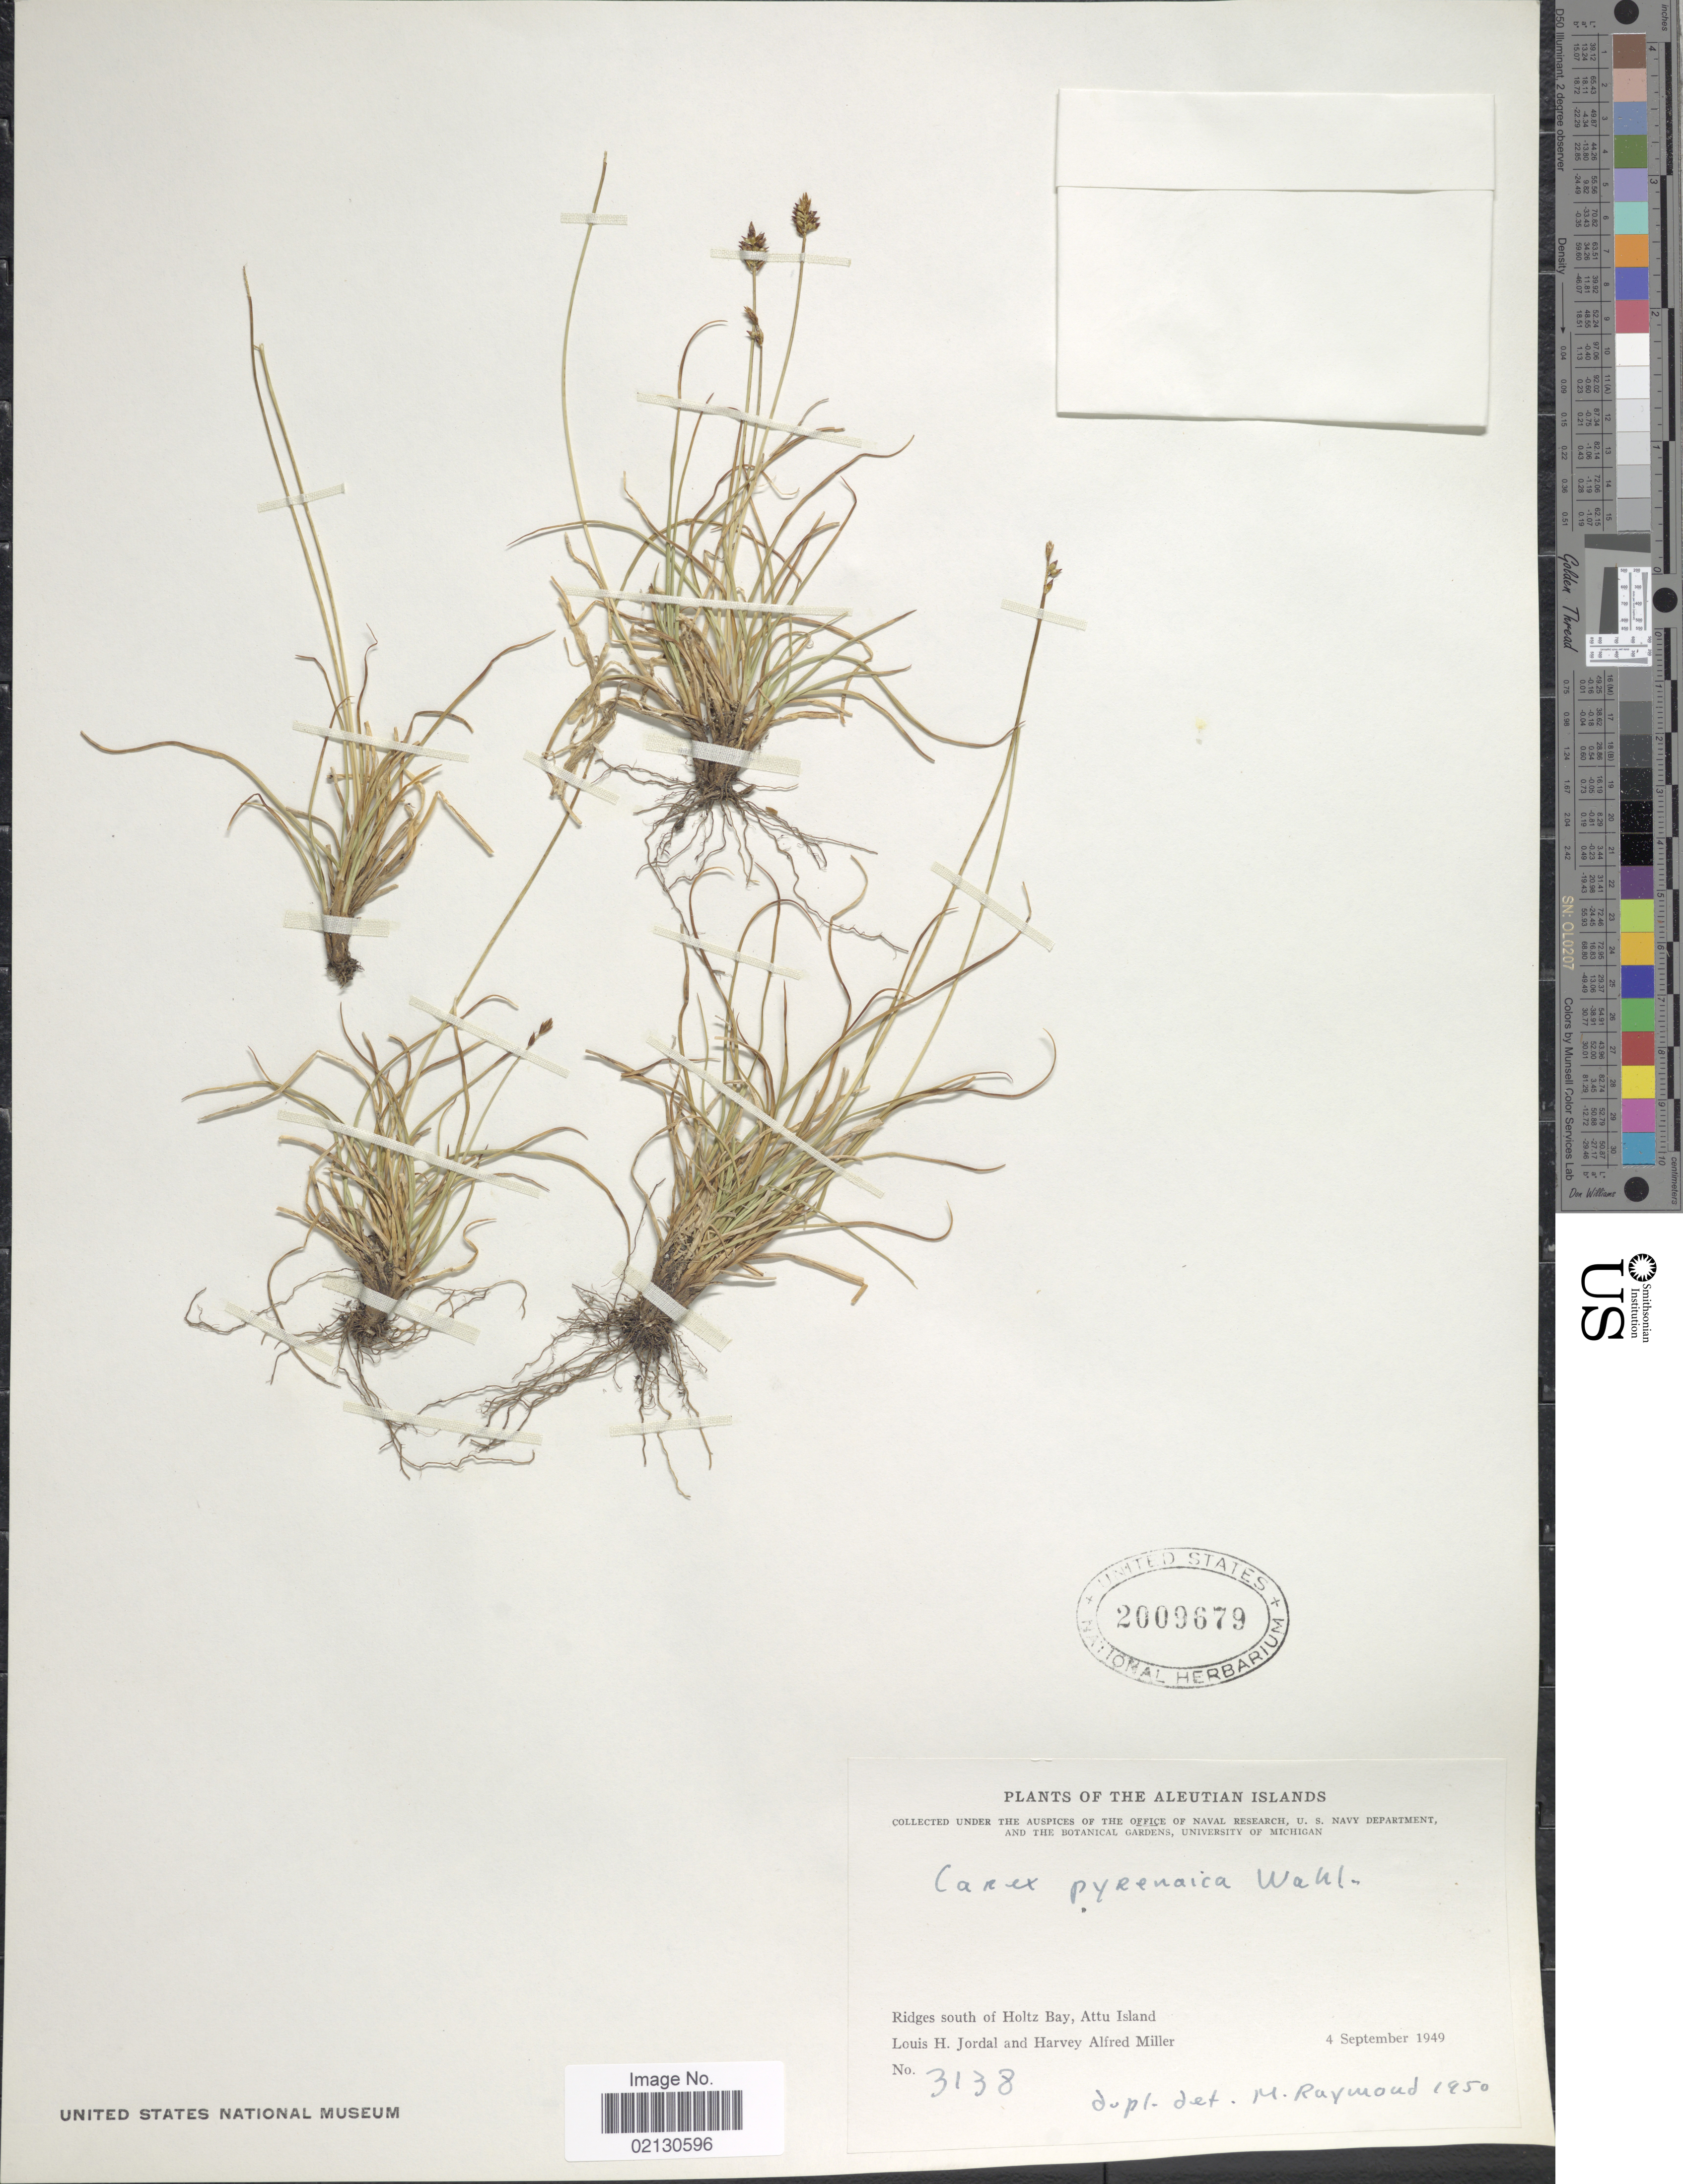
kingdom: Plantae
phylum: Tracheophyta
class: Liliopsida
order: Poales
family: Cyperaceae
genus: Carex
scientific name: Carex micropoda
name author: C.A. Mey.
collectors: L. Jordal & H. A. Miller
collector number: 3138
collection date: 1949-09-04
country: United States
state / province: Alaska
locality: Aleutian Islands. Ridges south of Holtz Bay, Attu Island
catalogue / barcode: US 2009679